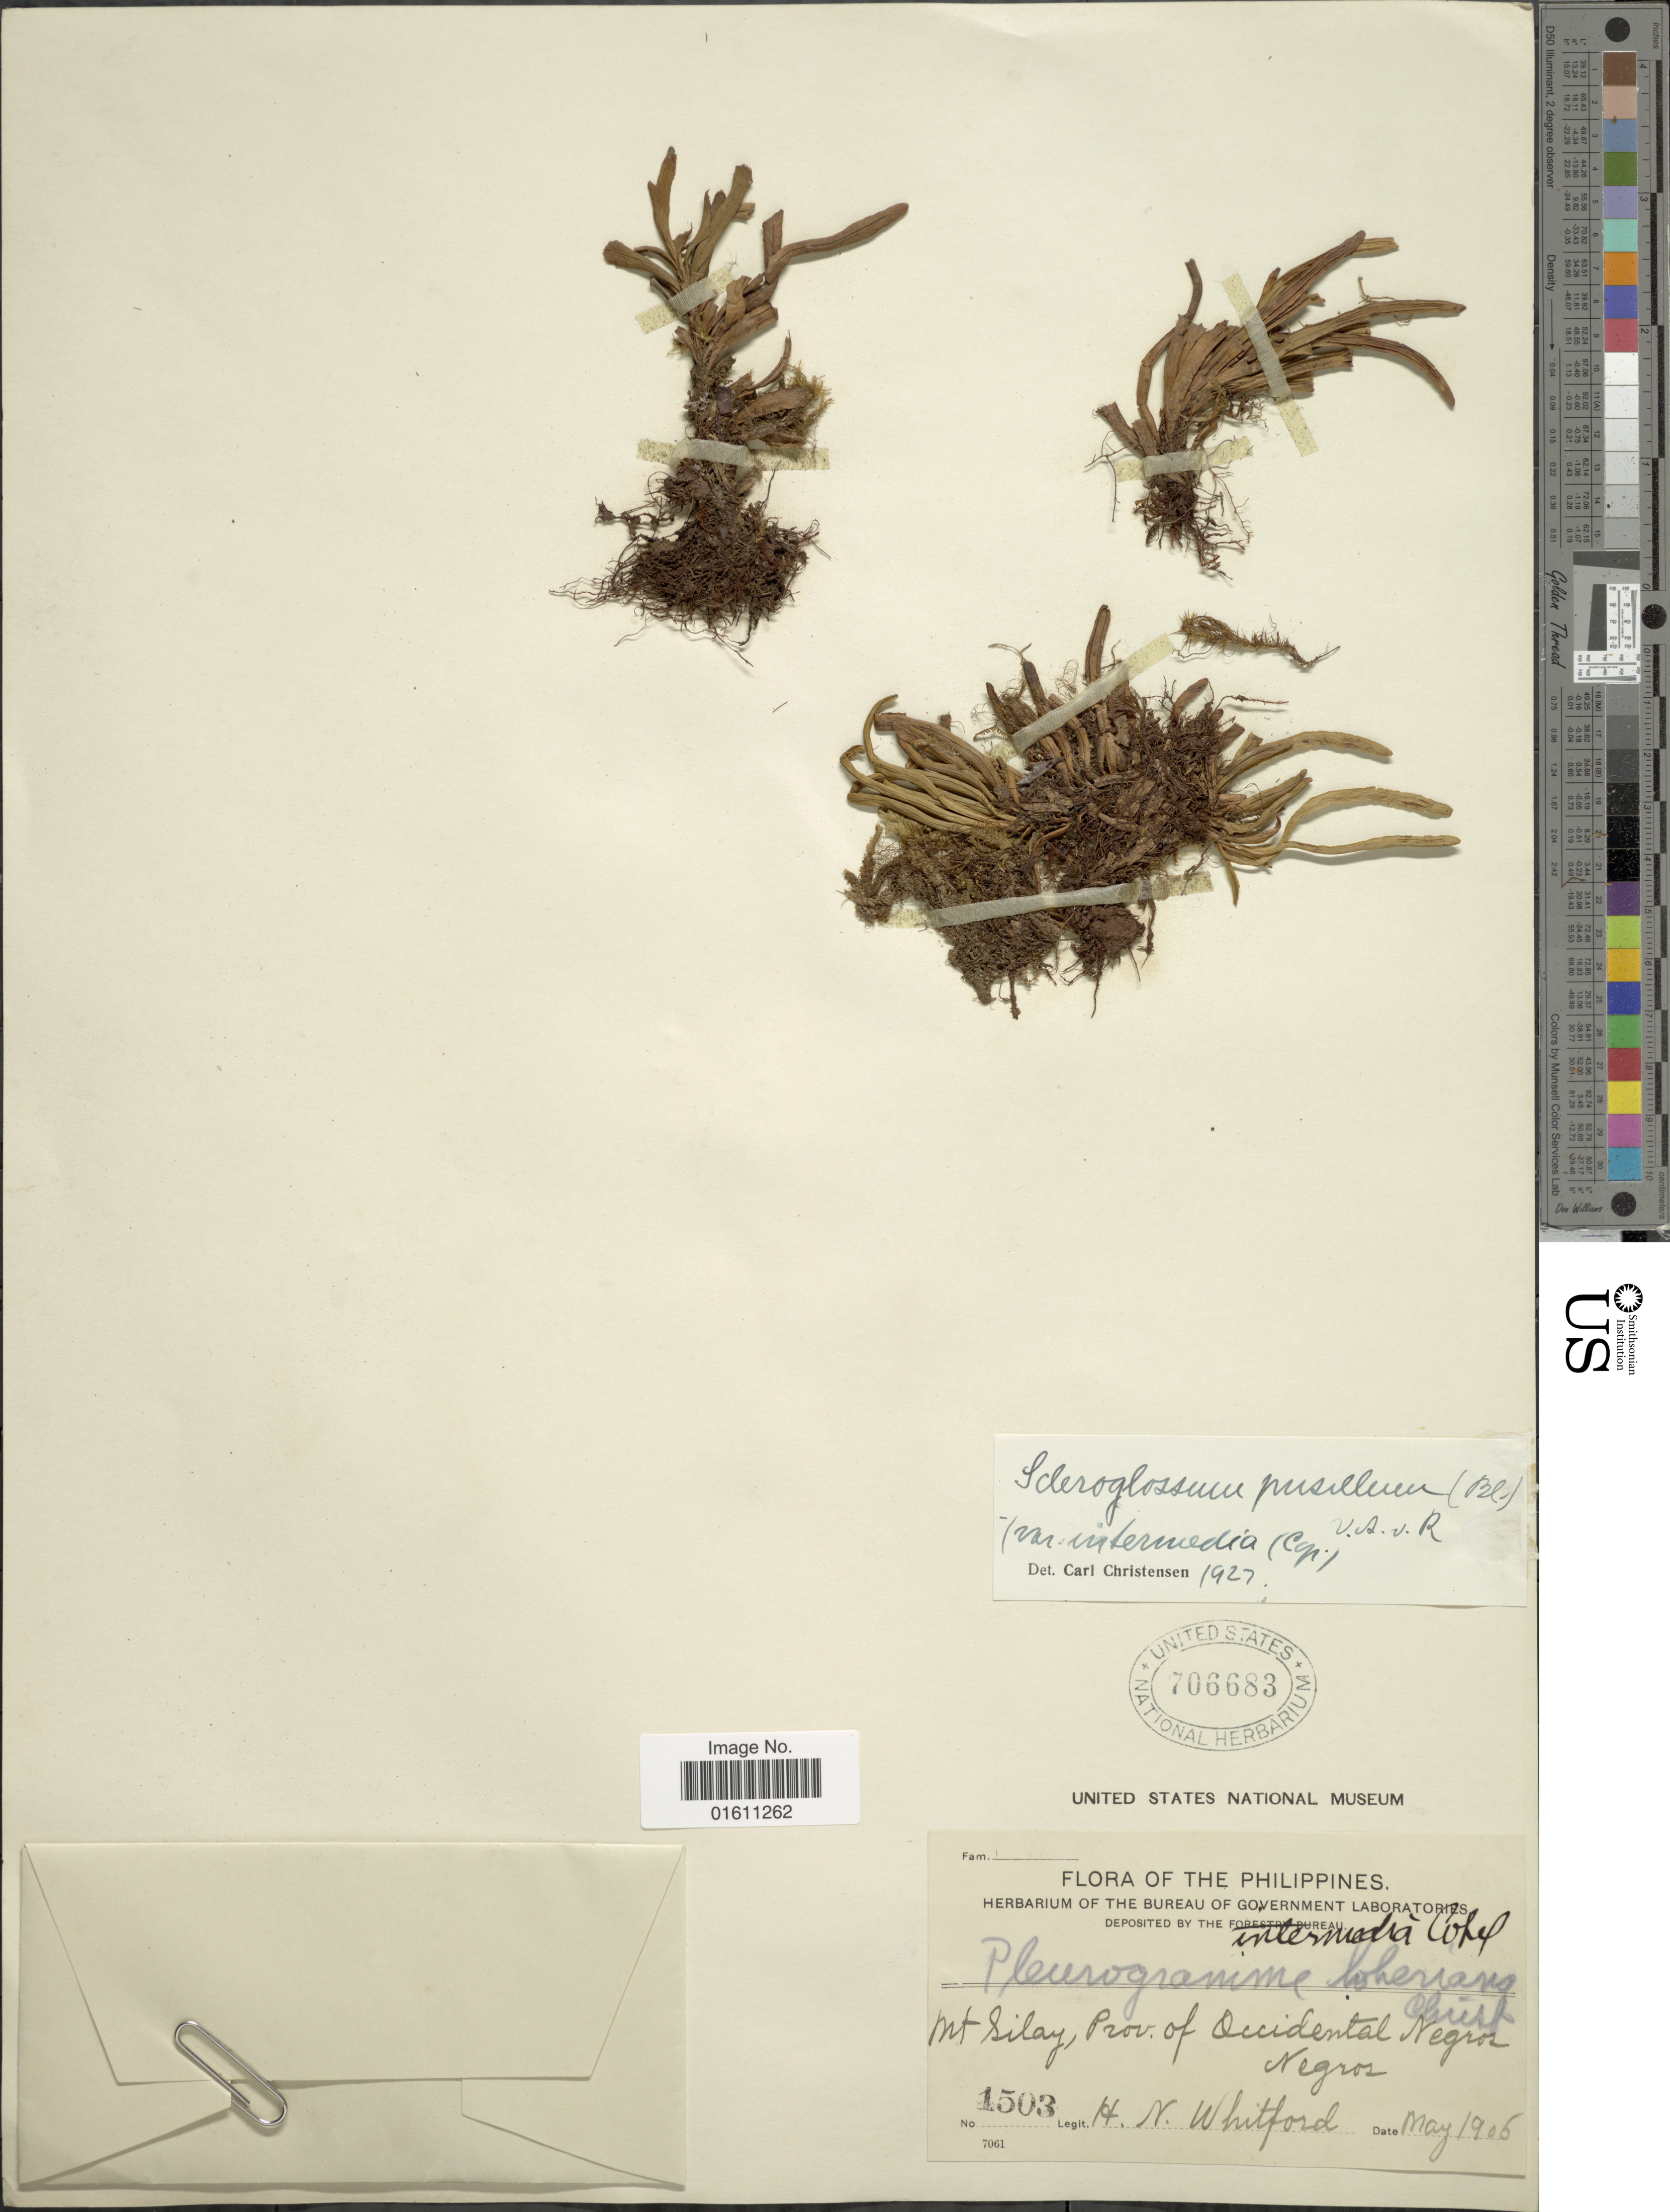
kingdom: Plantae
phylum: Tracheophyta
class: Polypodiopsida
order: Polypodiales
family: Polypodiaceae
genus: Scleroglossum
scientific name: Scleroglossum pusillum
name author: (Blume) Alderw.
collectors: H. N. Whitford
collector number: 1503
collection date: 1905-05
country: Philippines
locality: The Philippines, Mt. Silay, prov. of Occidental Negros, Negros.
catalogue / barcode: US 706683